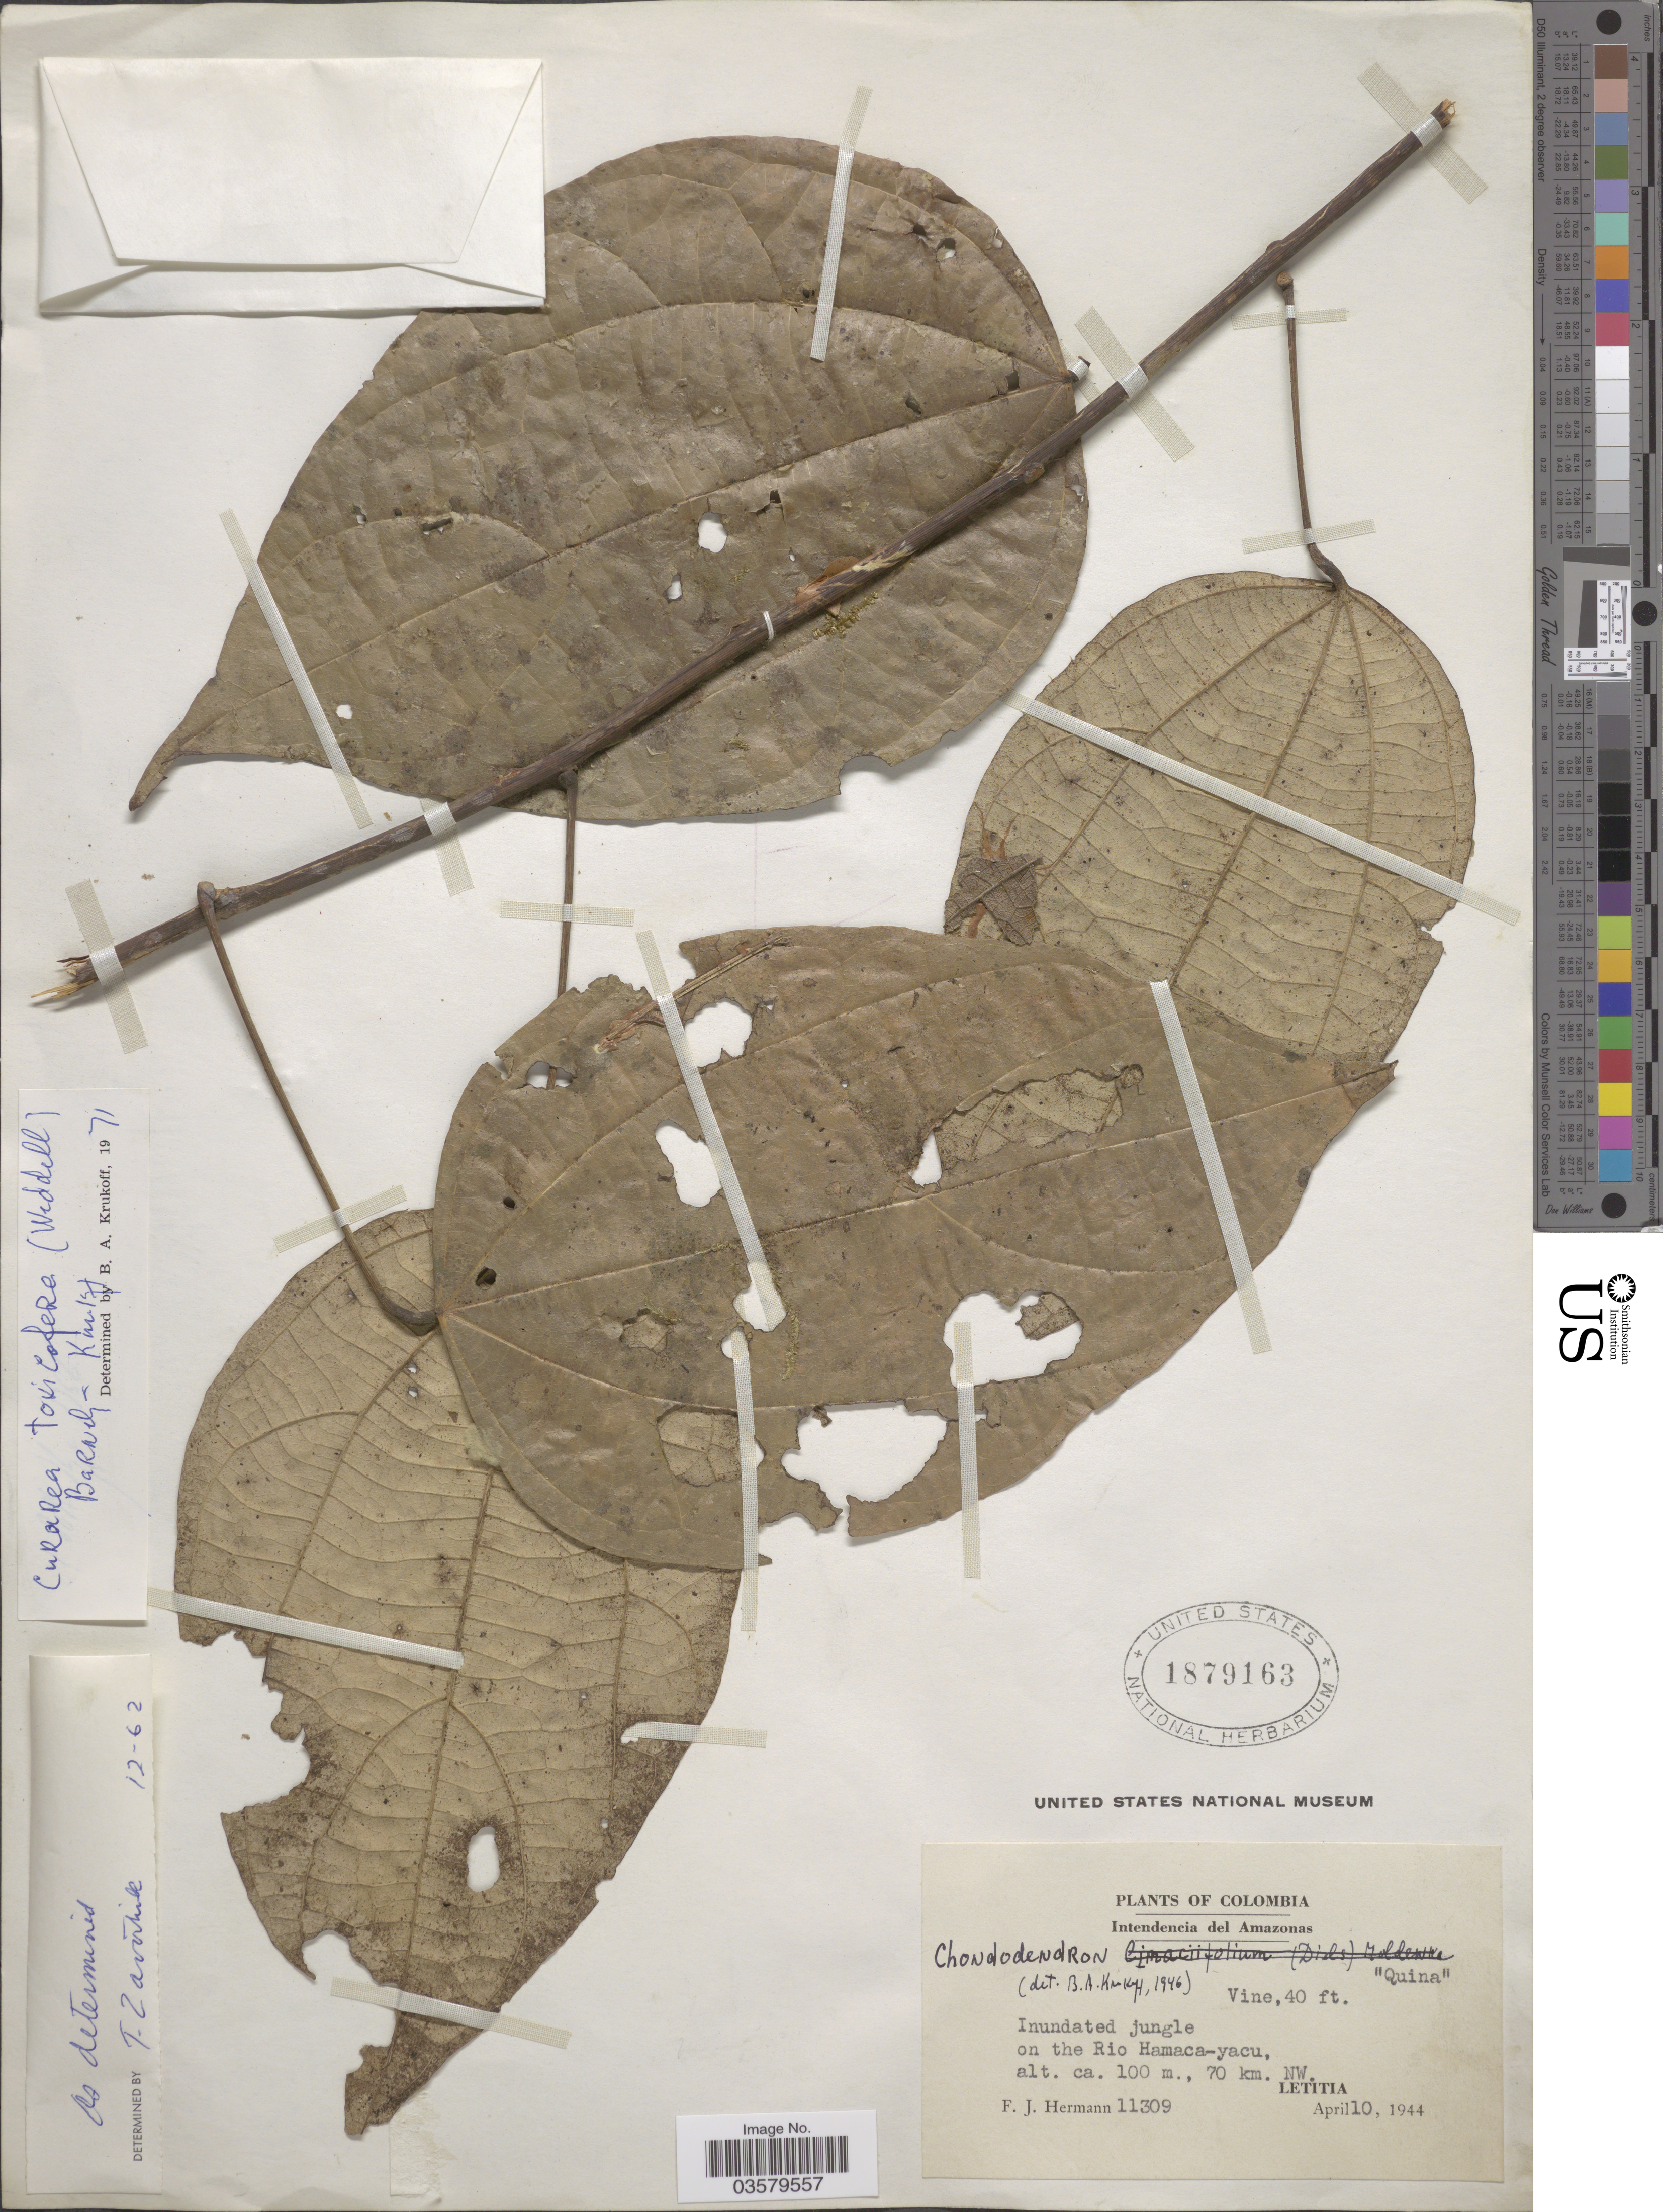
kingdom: Plantae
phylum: Tracheophyta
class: Magnoliopsida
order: Ranunculales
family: Menispermaceae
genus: Curarea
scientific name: Curarea toxicofera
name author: (Wedd.) Barneby & Krukoff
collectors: F. J. Hermann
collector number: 11309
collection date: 1944-04-10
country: Colombia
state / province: Amazônas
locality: Intendencia del Amazonas. On the Rio Hamaca-yacu, 70 km. NW Letitia.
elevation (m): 100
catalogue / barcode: US 1879163